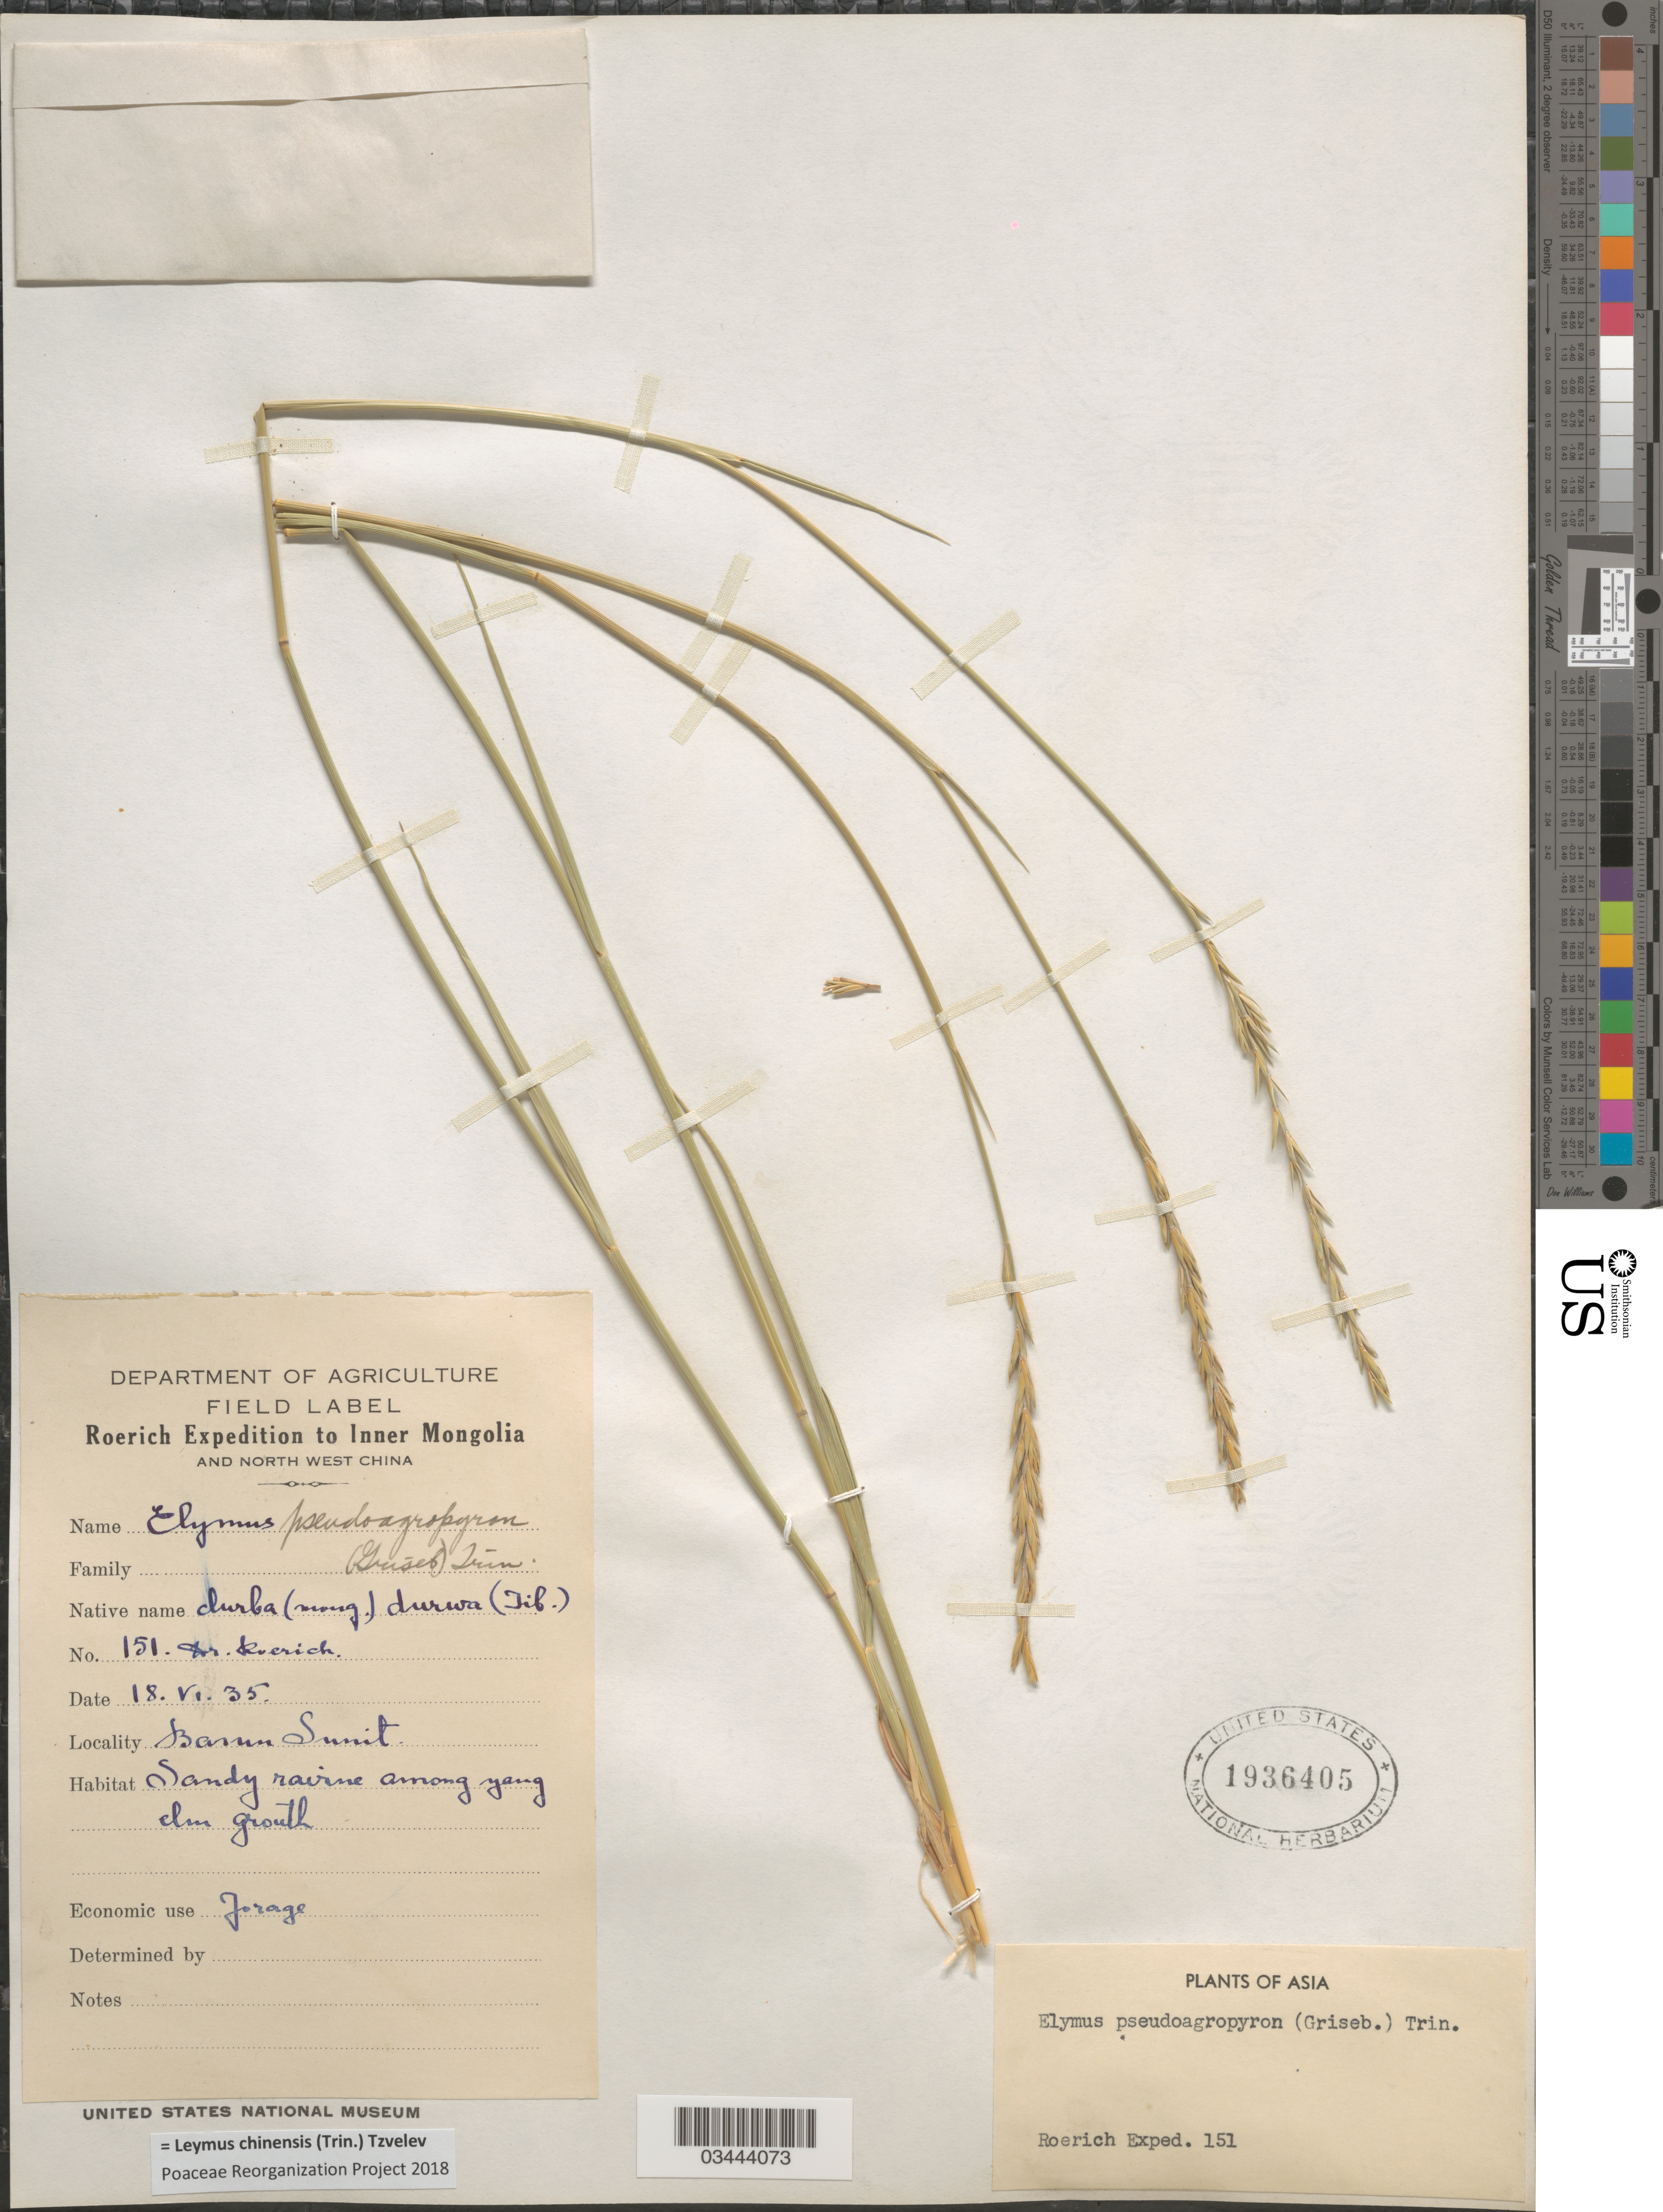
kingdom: Plantae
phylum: Tracheophyta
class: Liliopsida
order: Poales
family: Poaceae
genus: Leymus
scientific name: Leymus chinensis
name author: (Trin.) Tzvelev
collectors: Roerich Expedition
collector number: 151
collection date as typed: Transcribed d/m/y: 18/6/35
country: China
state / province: Nei Monggol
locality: To Inner Mongolia and North West China. Barun Sunit. Sandy ravine among yang elm Growth.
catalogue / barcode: US 1936405